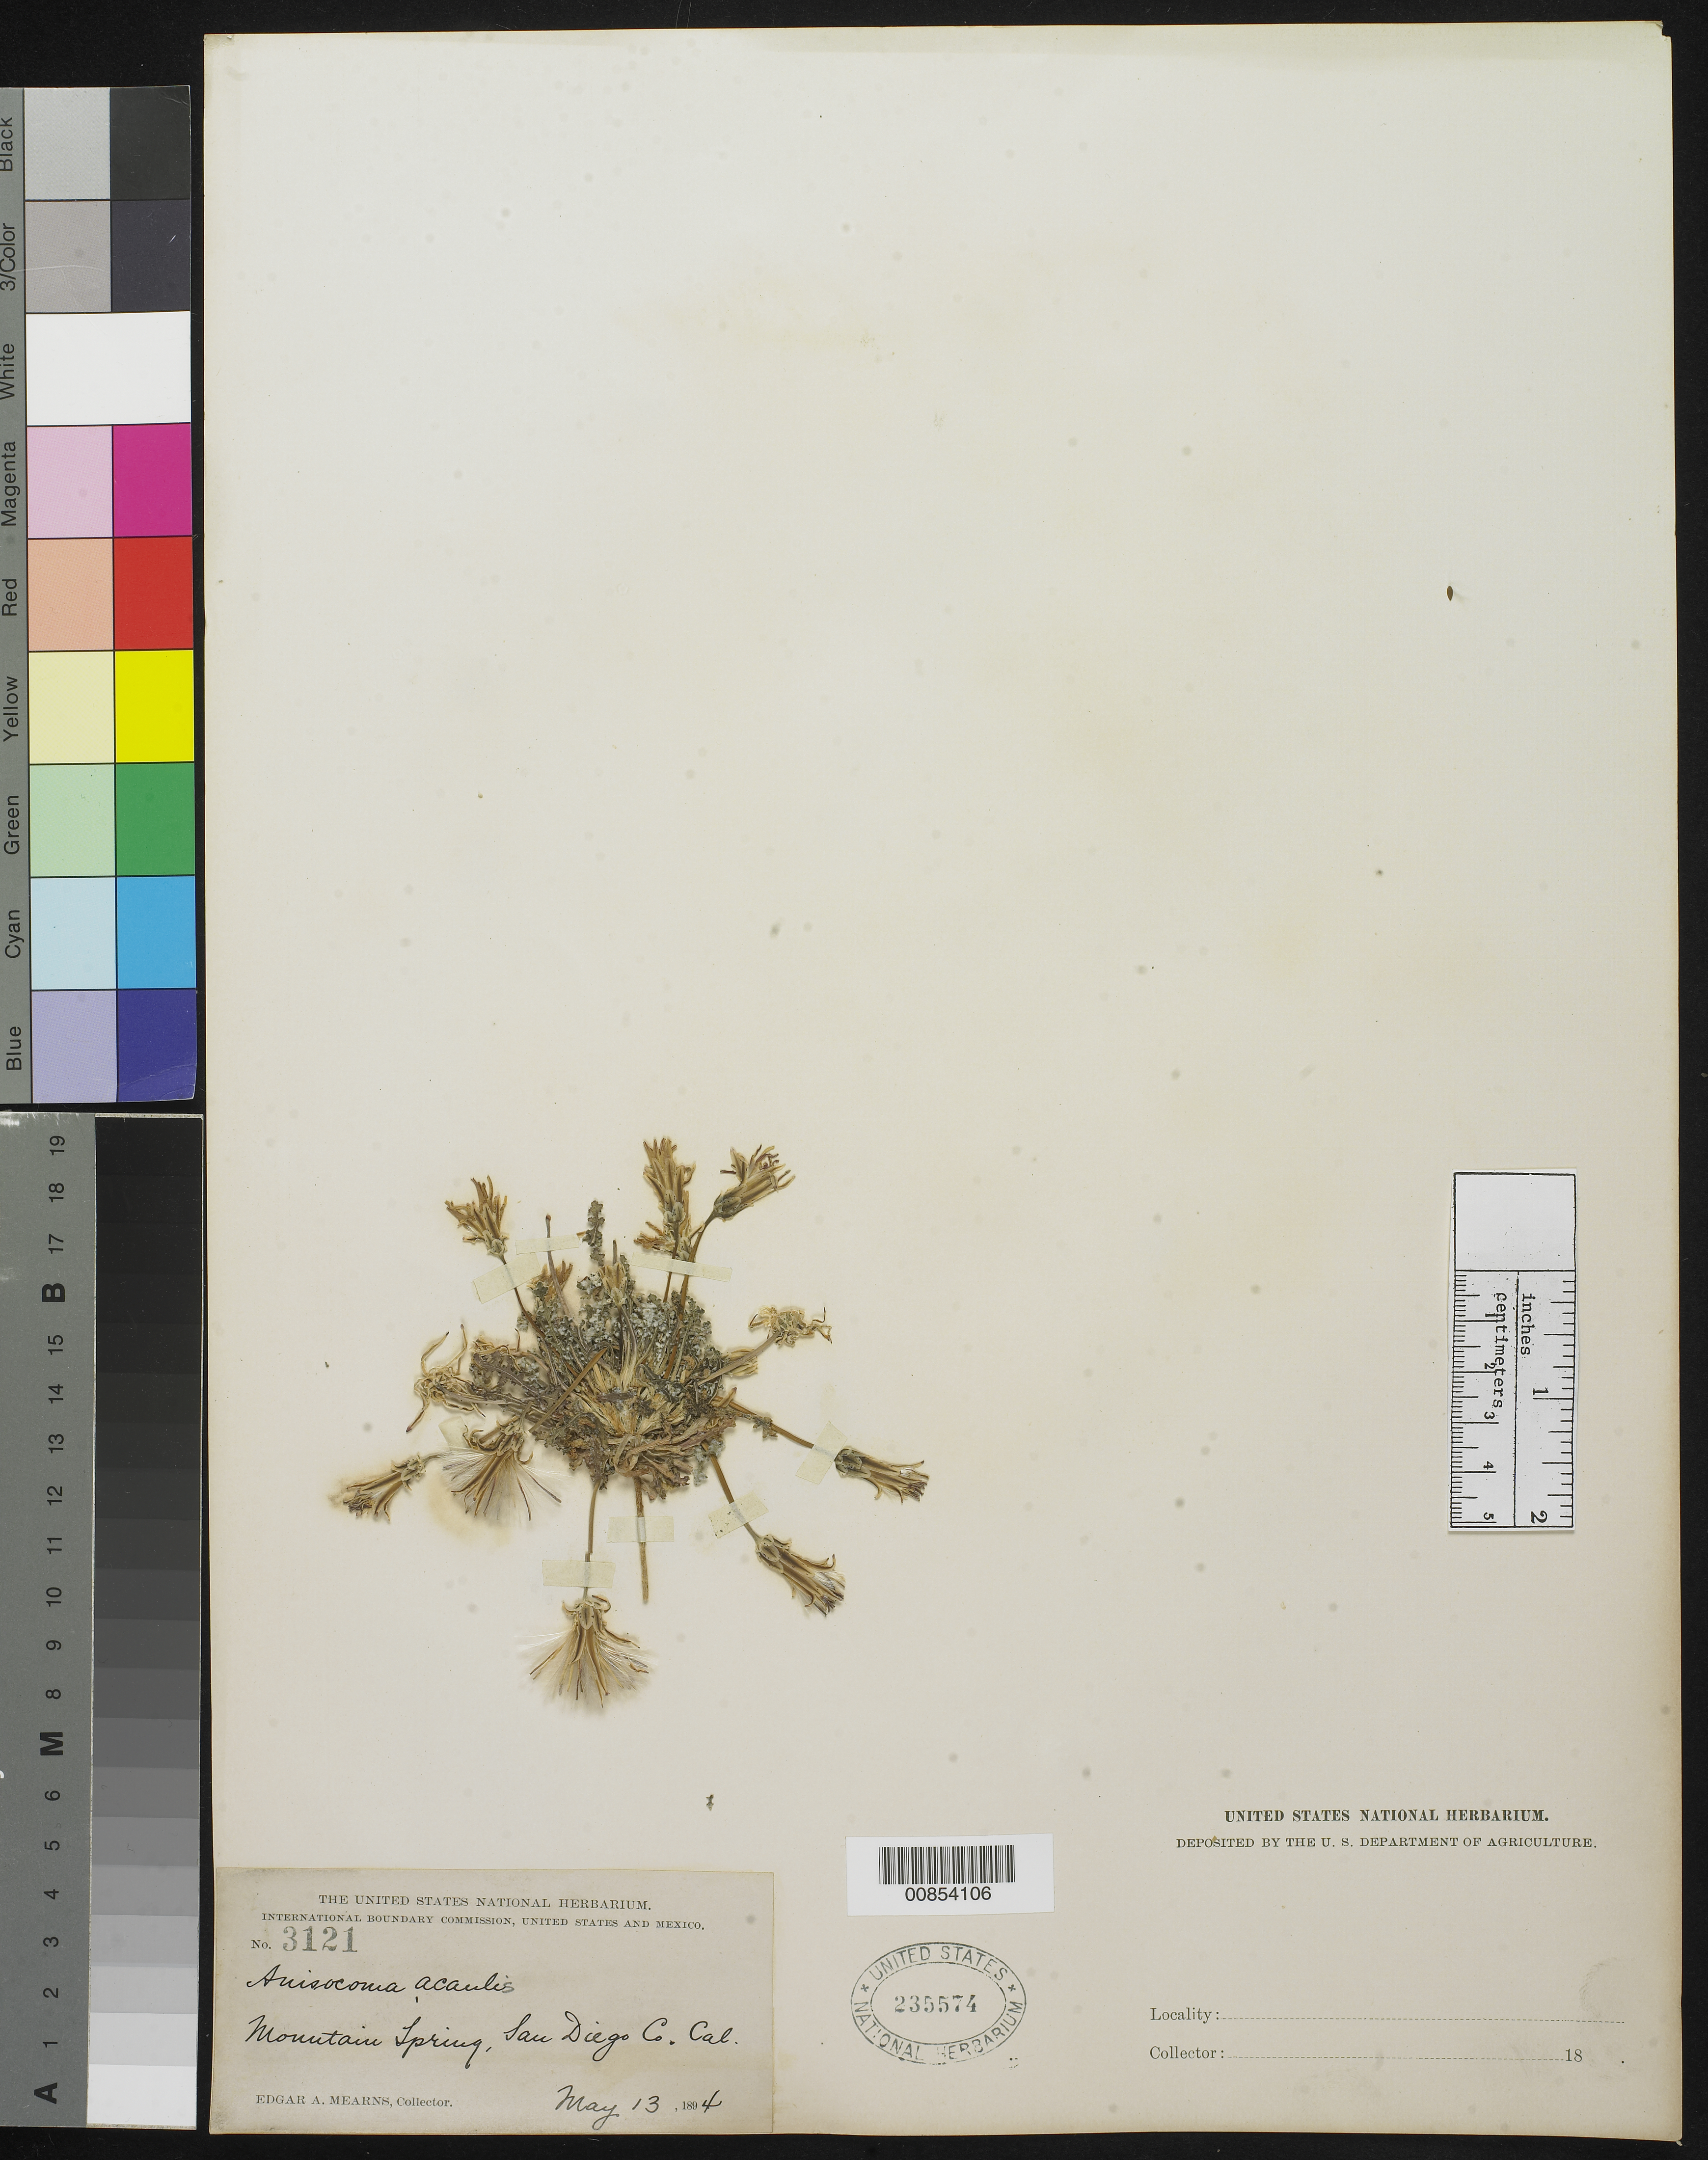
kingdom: Plantae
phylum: Tracheophyta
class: Magnoliopsida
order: Asterales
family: Asteraceae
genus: Anisocoma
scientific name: Anisocoma acaulis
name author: Torr. & A. Gray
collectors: E. A. Mearns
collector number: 3121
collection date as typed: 13 May 1894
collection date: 1894-05-13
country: United States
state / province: California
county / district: San Diego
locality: Mountain Spring, San Diego County, California.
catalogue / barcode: US 235574